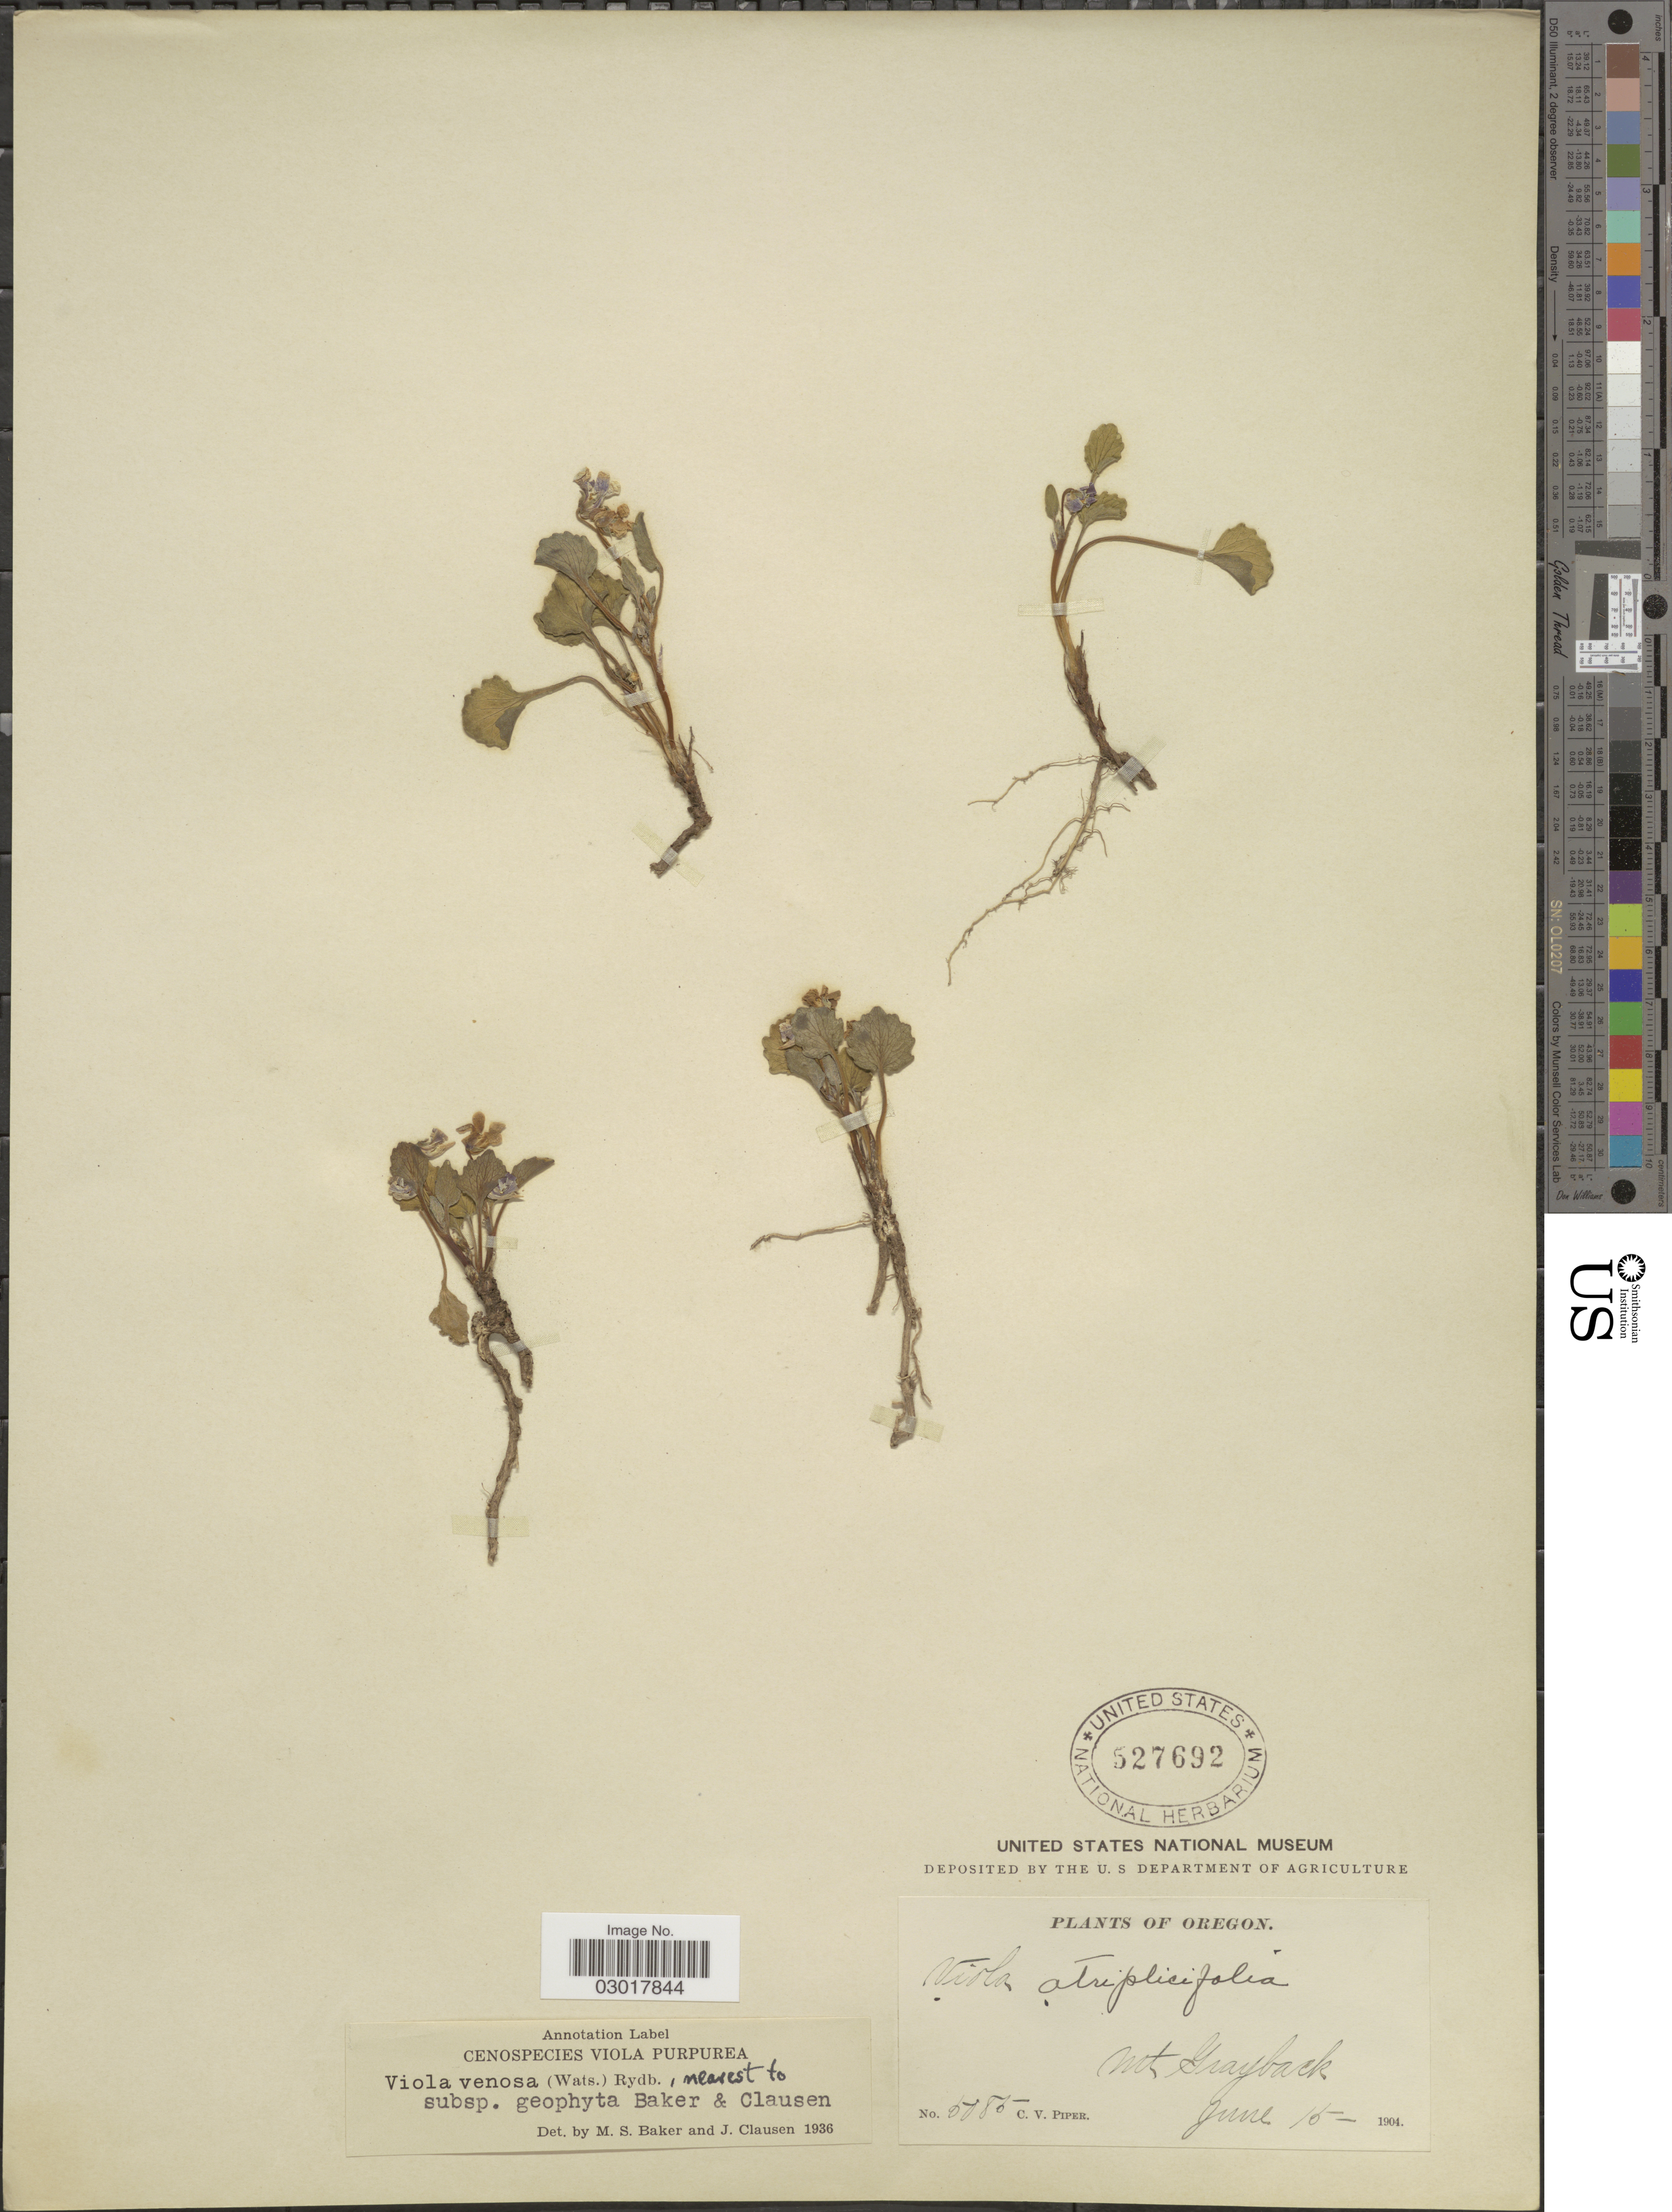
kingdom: Plantae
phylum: Tracheophyta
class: Magnoliopsida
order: Malpighiales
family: Violaceae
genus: Viola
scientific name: Viola venosa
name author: (S. Watson) Rydb.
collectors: C. V. Piper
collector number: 5085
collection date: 1904-06-15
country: United States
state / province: Oregon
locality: Mt. Grayback.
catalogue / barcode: US 527692